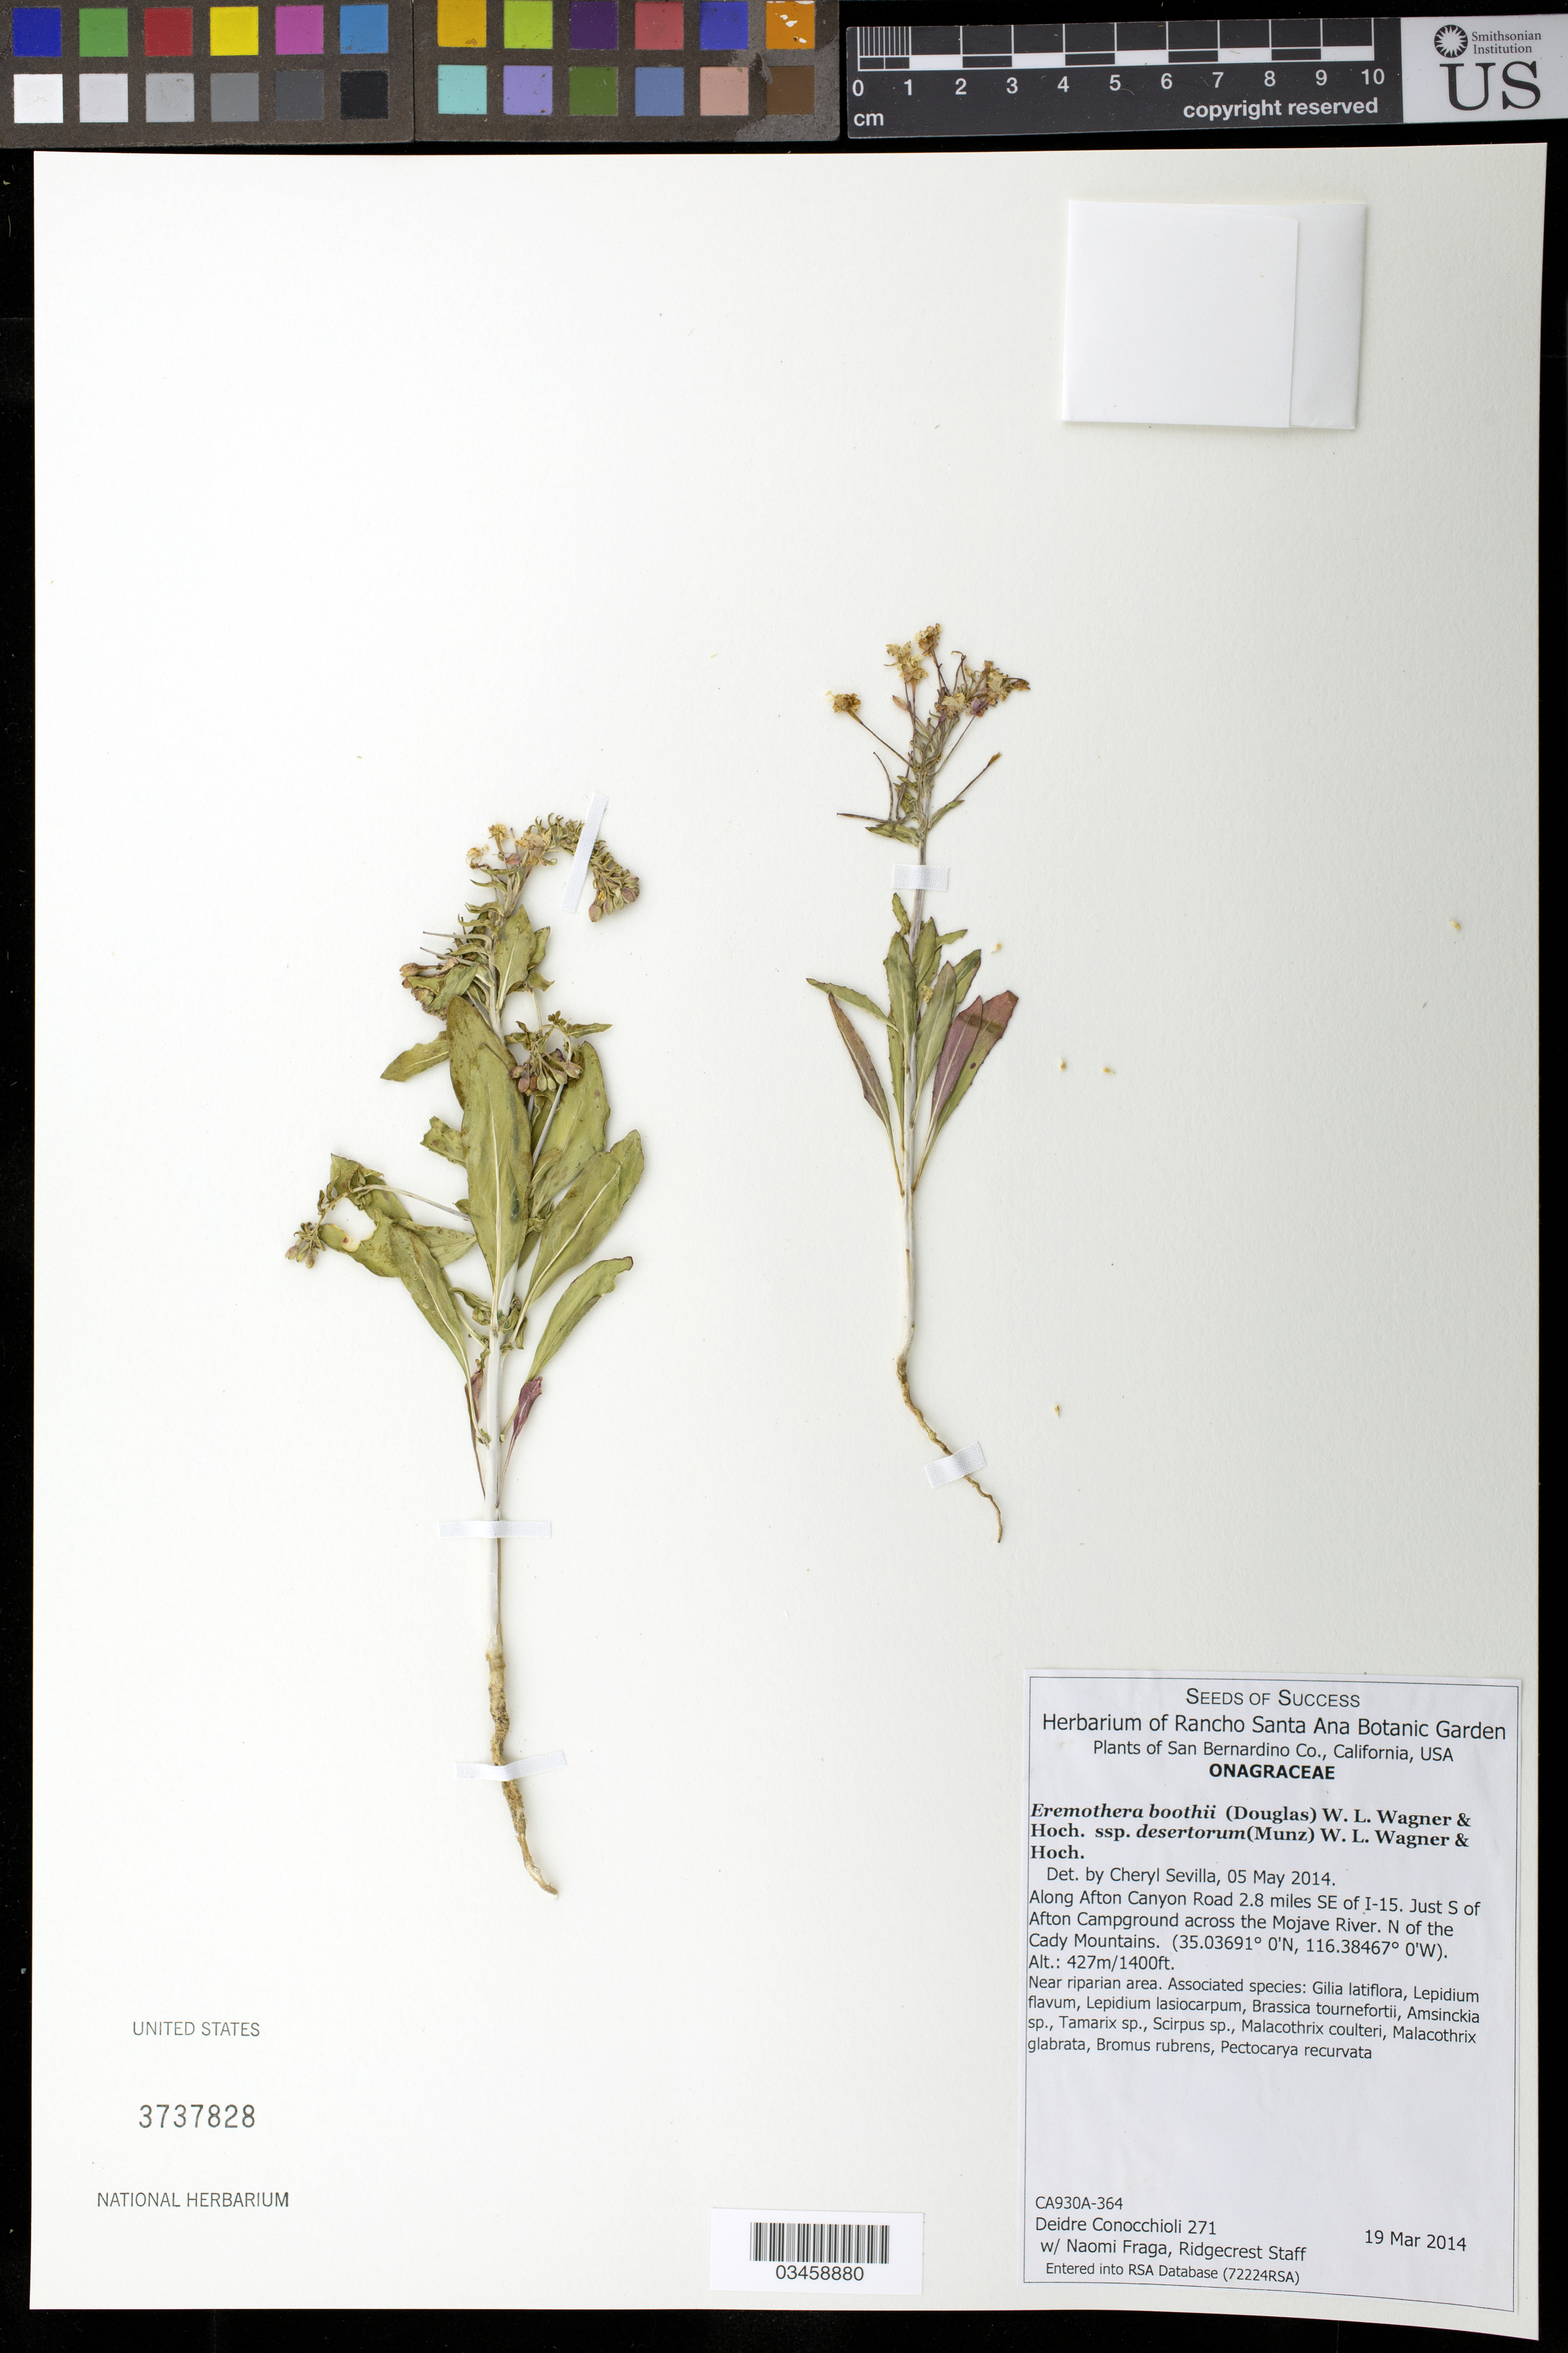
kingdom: Plantae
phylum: Tracheophyta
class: Magnoliopsida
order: Myrtales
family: Onagraceae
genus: Eremothera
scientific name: Eremothera boothii subsp. desertorum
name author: (Munz) W.L. Wagner & Hoch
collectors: D. Conocchioli & N. Fraga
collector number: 271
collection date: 2014-03-19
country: United States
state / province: California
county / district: San Bernardino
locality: Along Afton Canyon Road 2.8 mi. SE of I-15, S of Afton Campground across the Mojave River. N of the Cady Mts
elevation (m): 427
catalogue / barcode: US 3737828